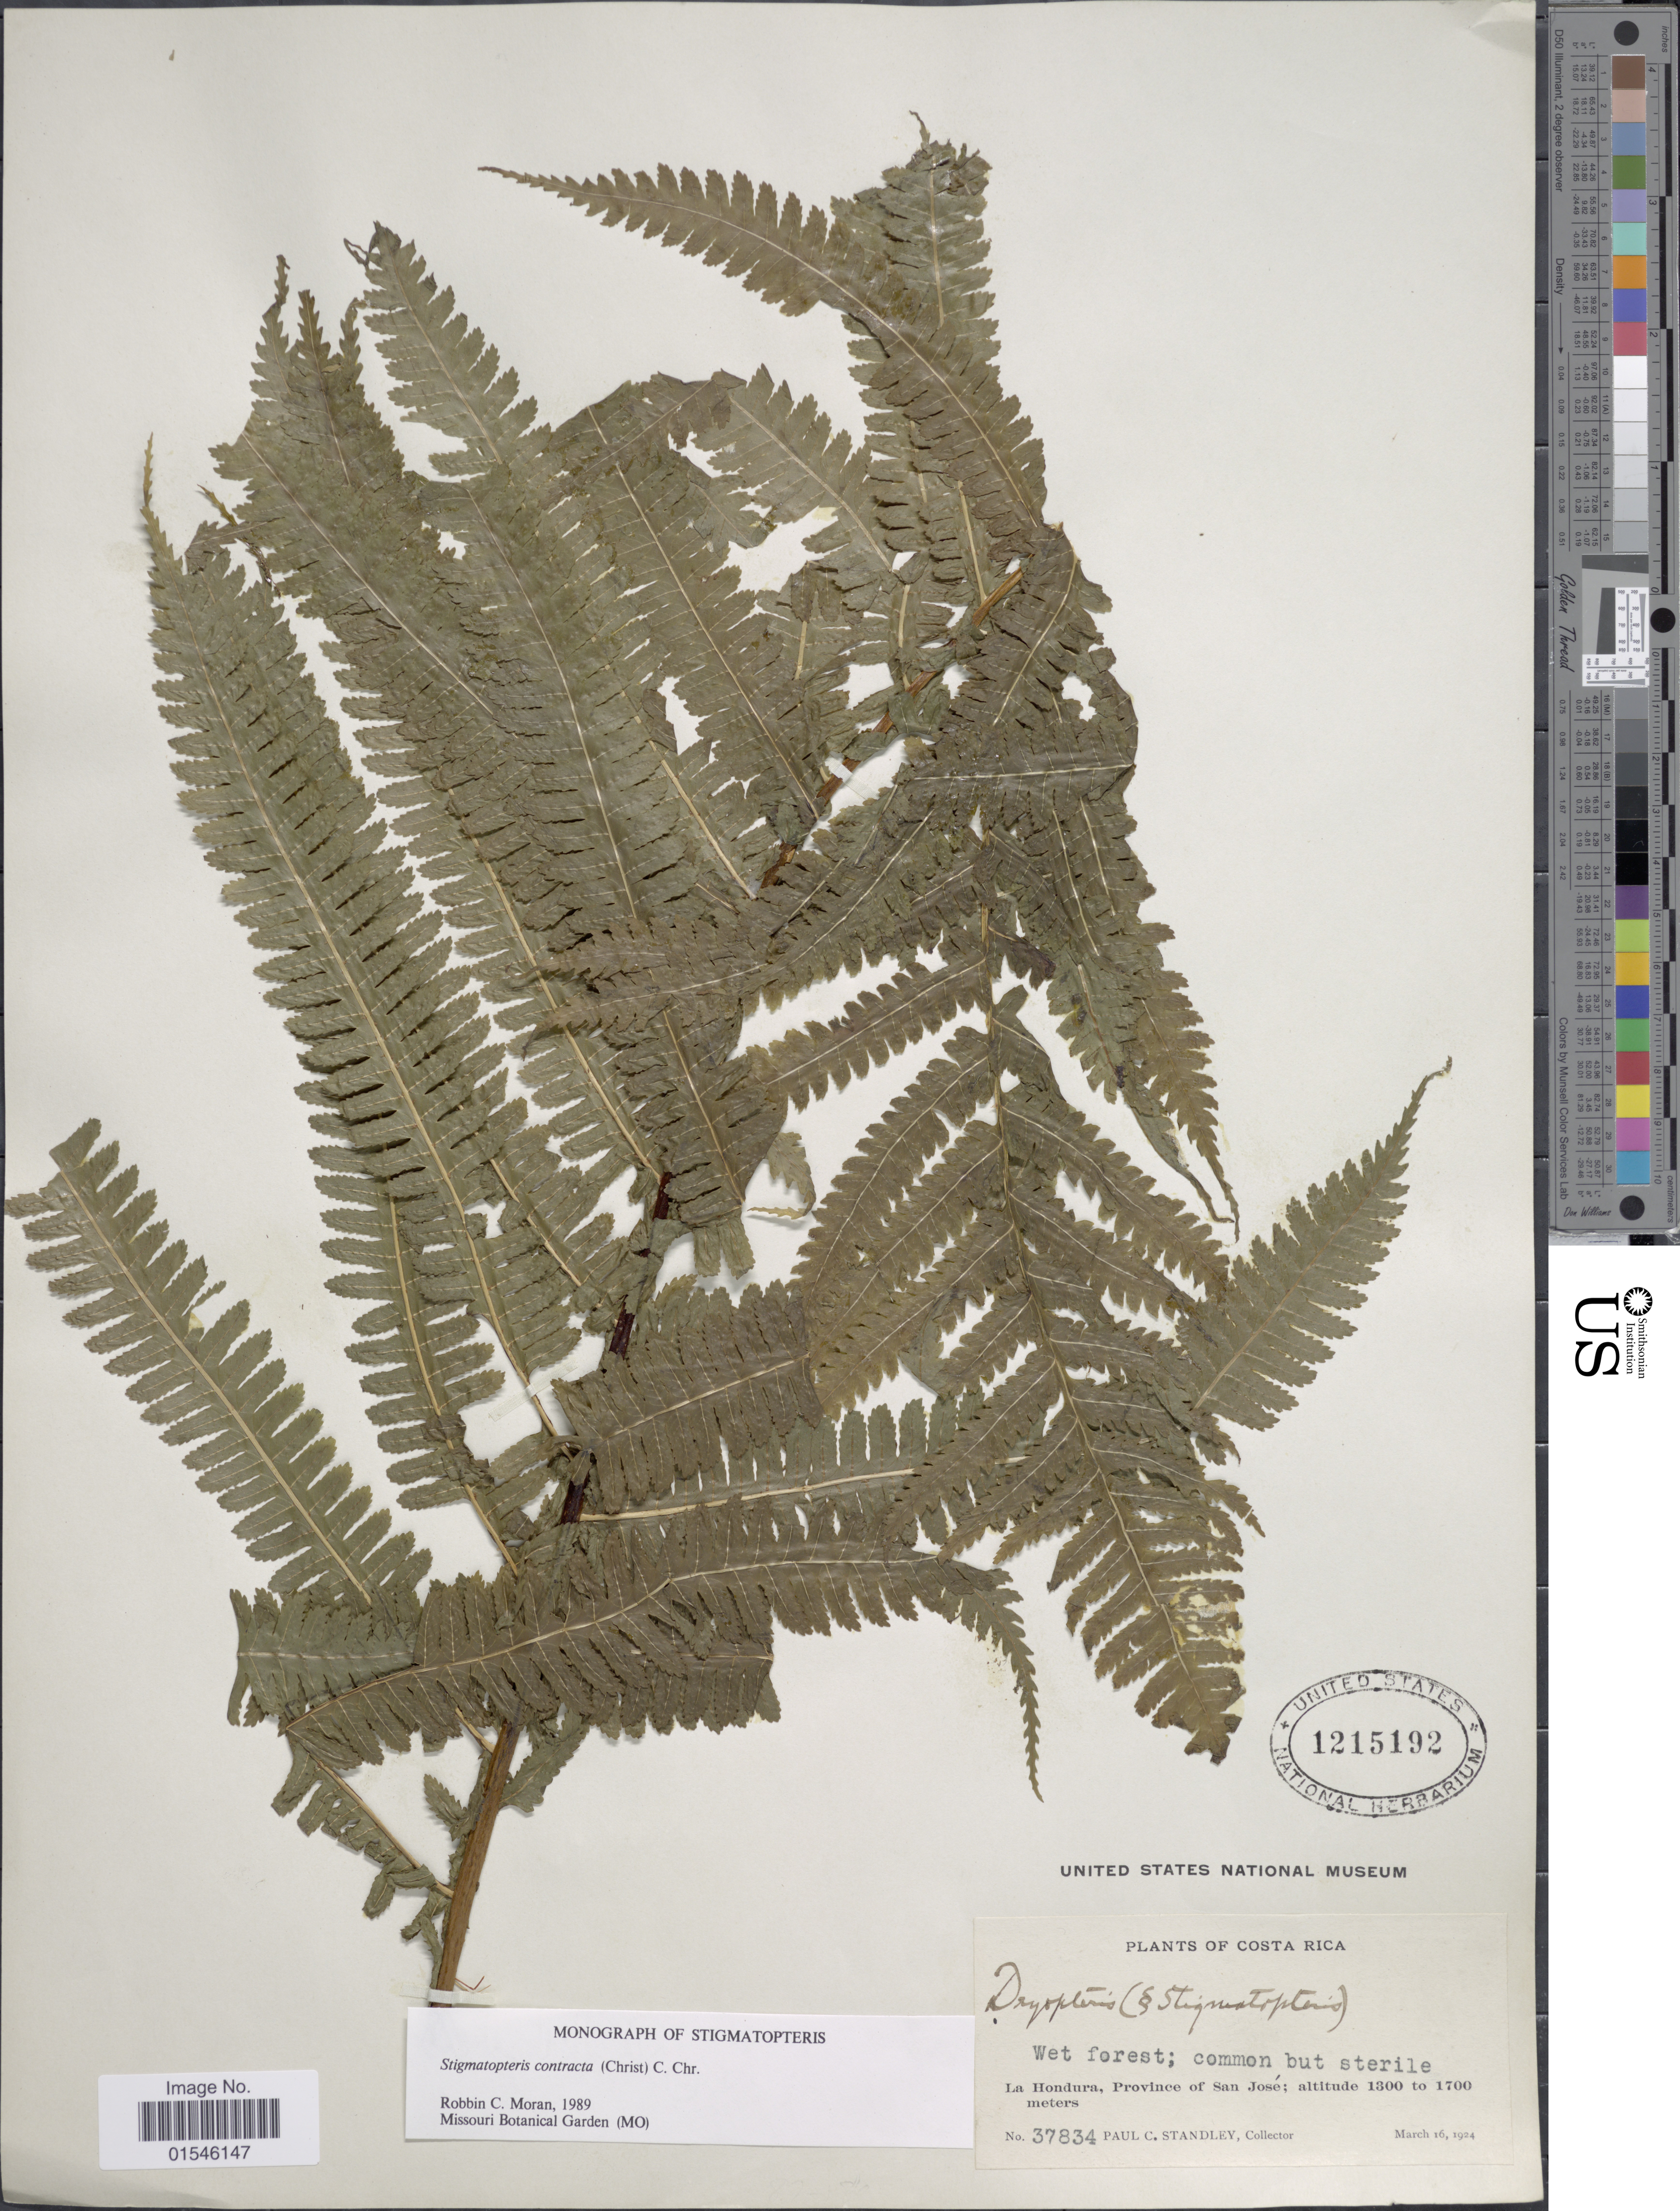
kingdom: Plantae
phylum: Tracheophyta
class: Polypodiopsida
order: Polypodiales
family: Dryopteridaceae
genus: Stigmatopteris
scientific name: Stigmatopteris contracta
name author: (Christ) C. Chr.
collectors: P. C. Standley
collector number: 37834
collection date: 1924-03-16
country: Costa Rica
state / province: San José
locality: La Hondura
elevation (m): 1300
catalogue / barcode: US 1215192